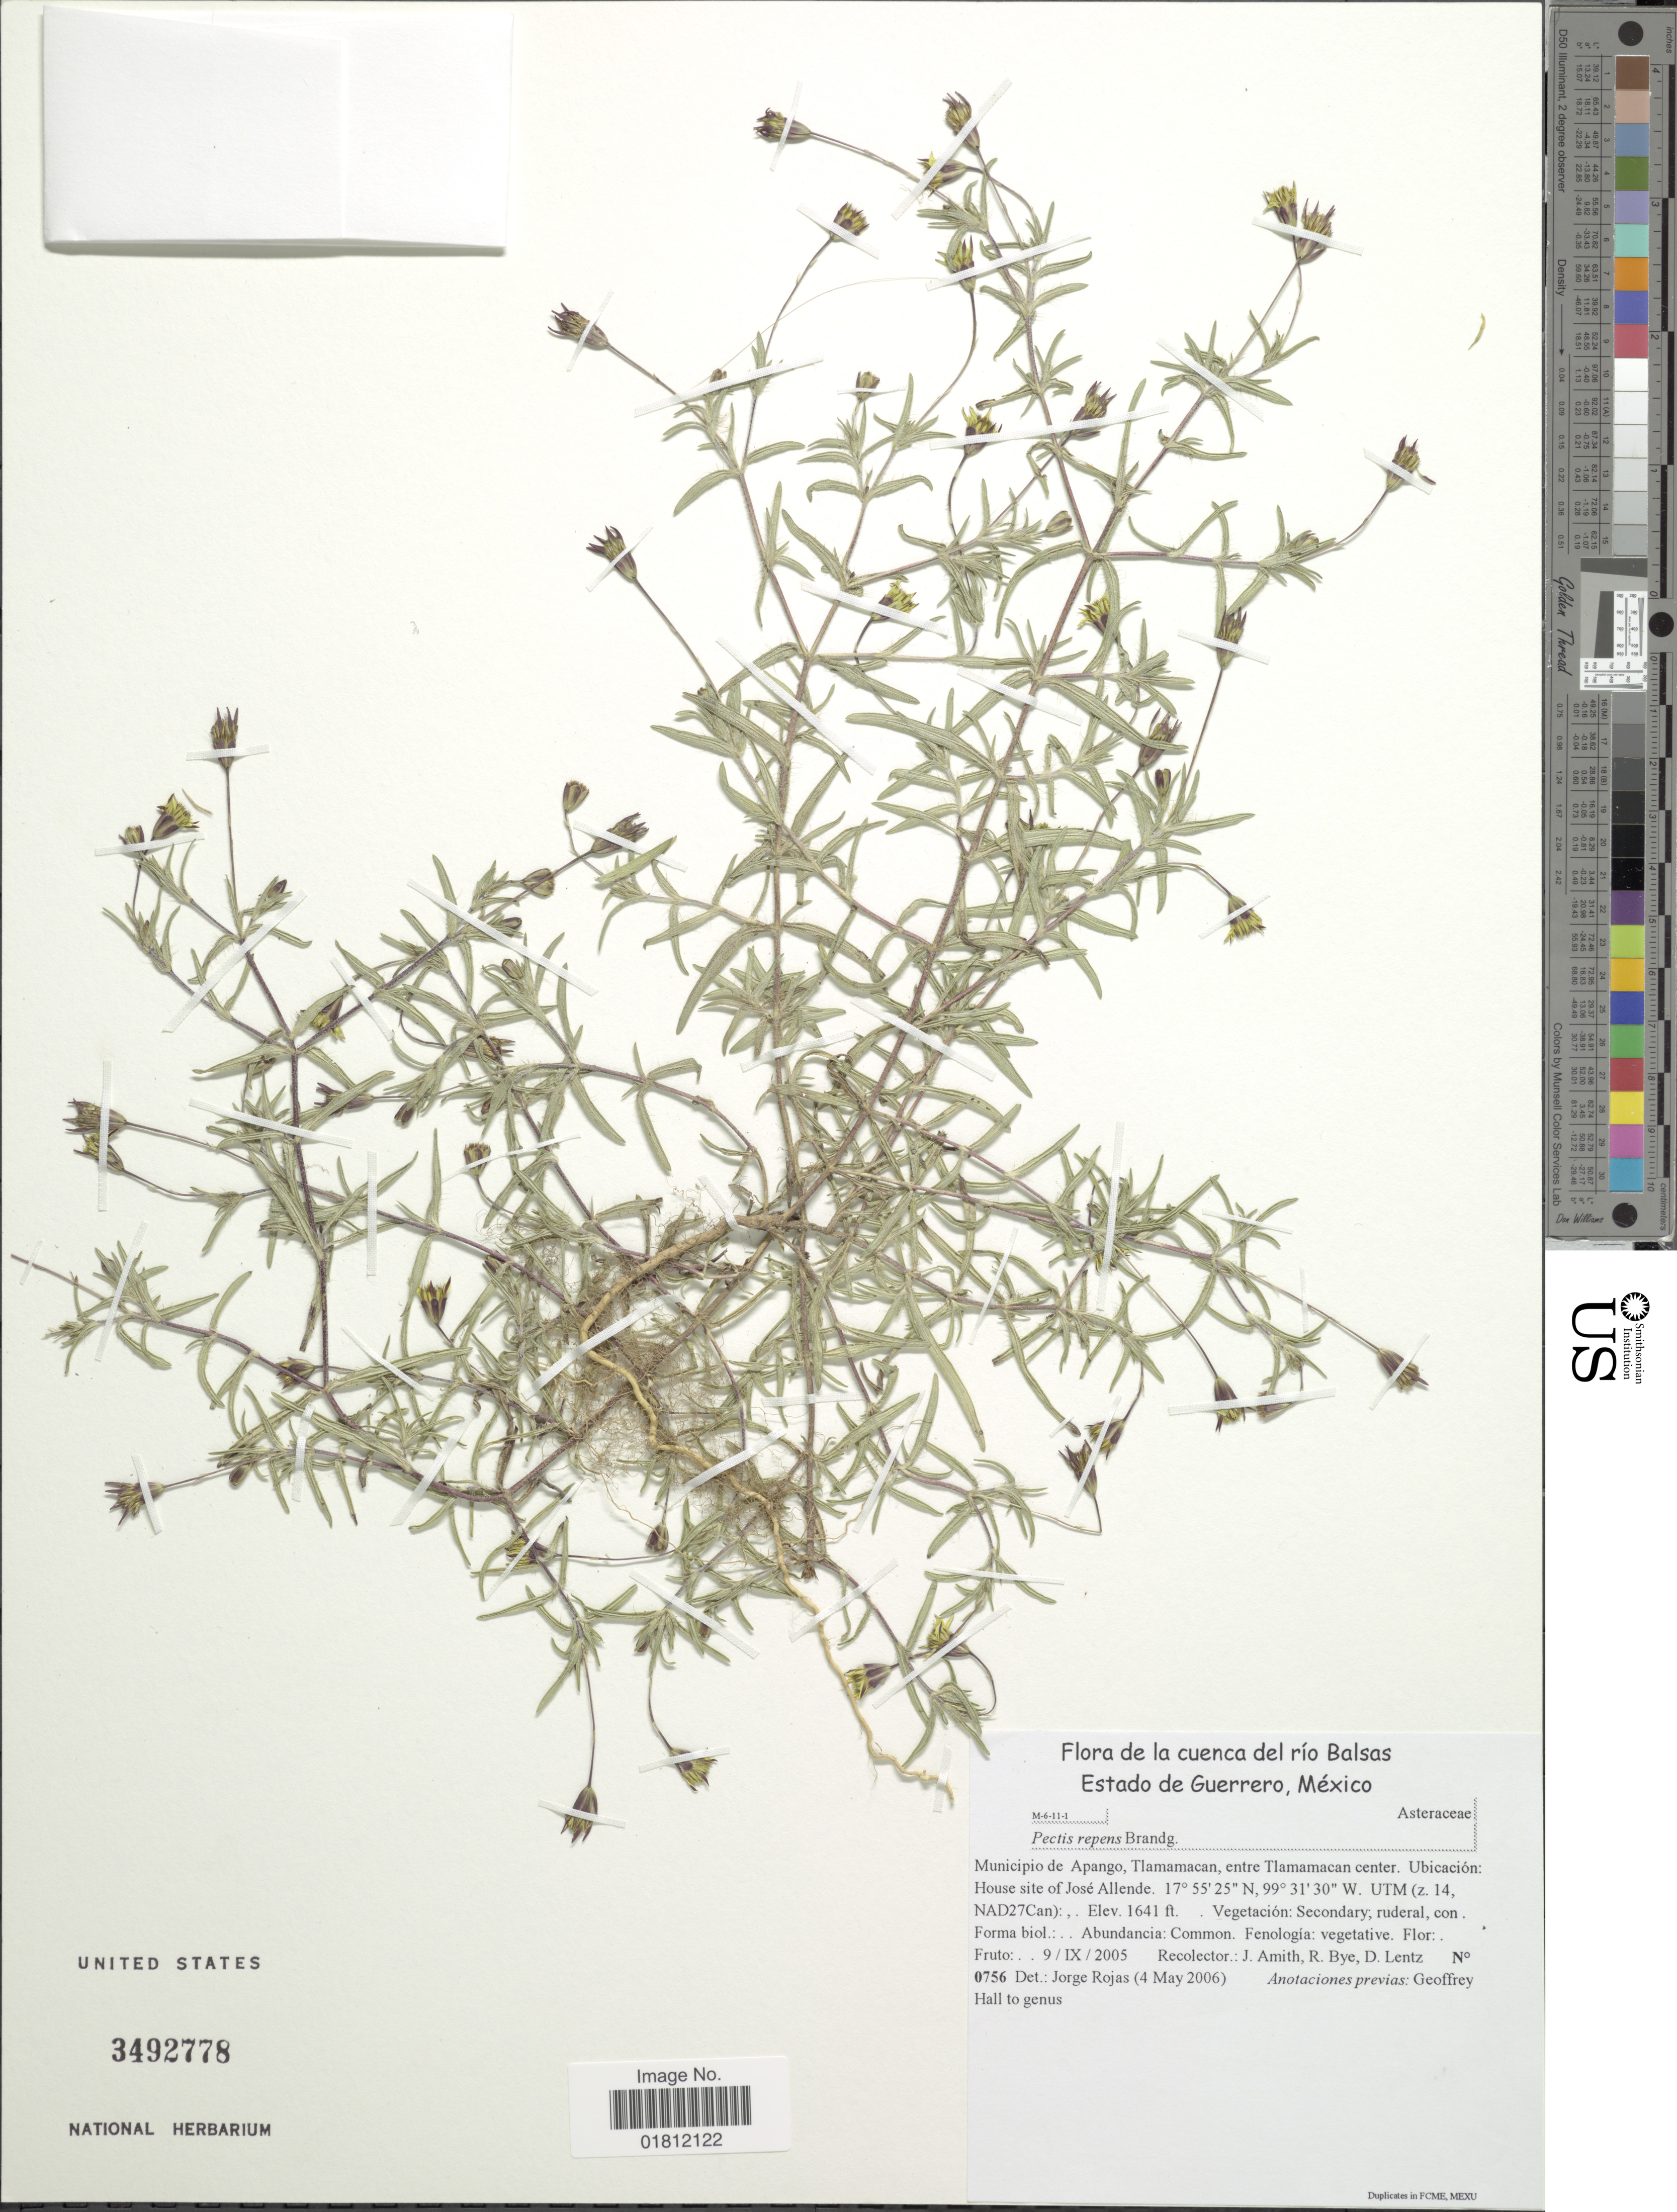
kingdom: Plantae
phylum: Tracheophyta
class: Magnoliopsida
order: Asterales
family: Asteraceae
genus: Pectis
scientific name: Pectis repens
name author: Brandegee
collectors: J. D. Amith, R. A. Bye & D. Lentz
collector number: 0756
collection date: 2005-09-09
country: Mexico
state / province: Guerrero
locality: Cuenca del rio Balsas. Estado de Guerrero, Mexico. Municipio de Apango, Tlamamacan, entre Ubicacion:House site of Jose Allende.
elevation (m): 500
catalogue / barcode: US 3492778